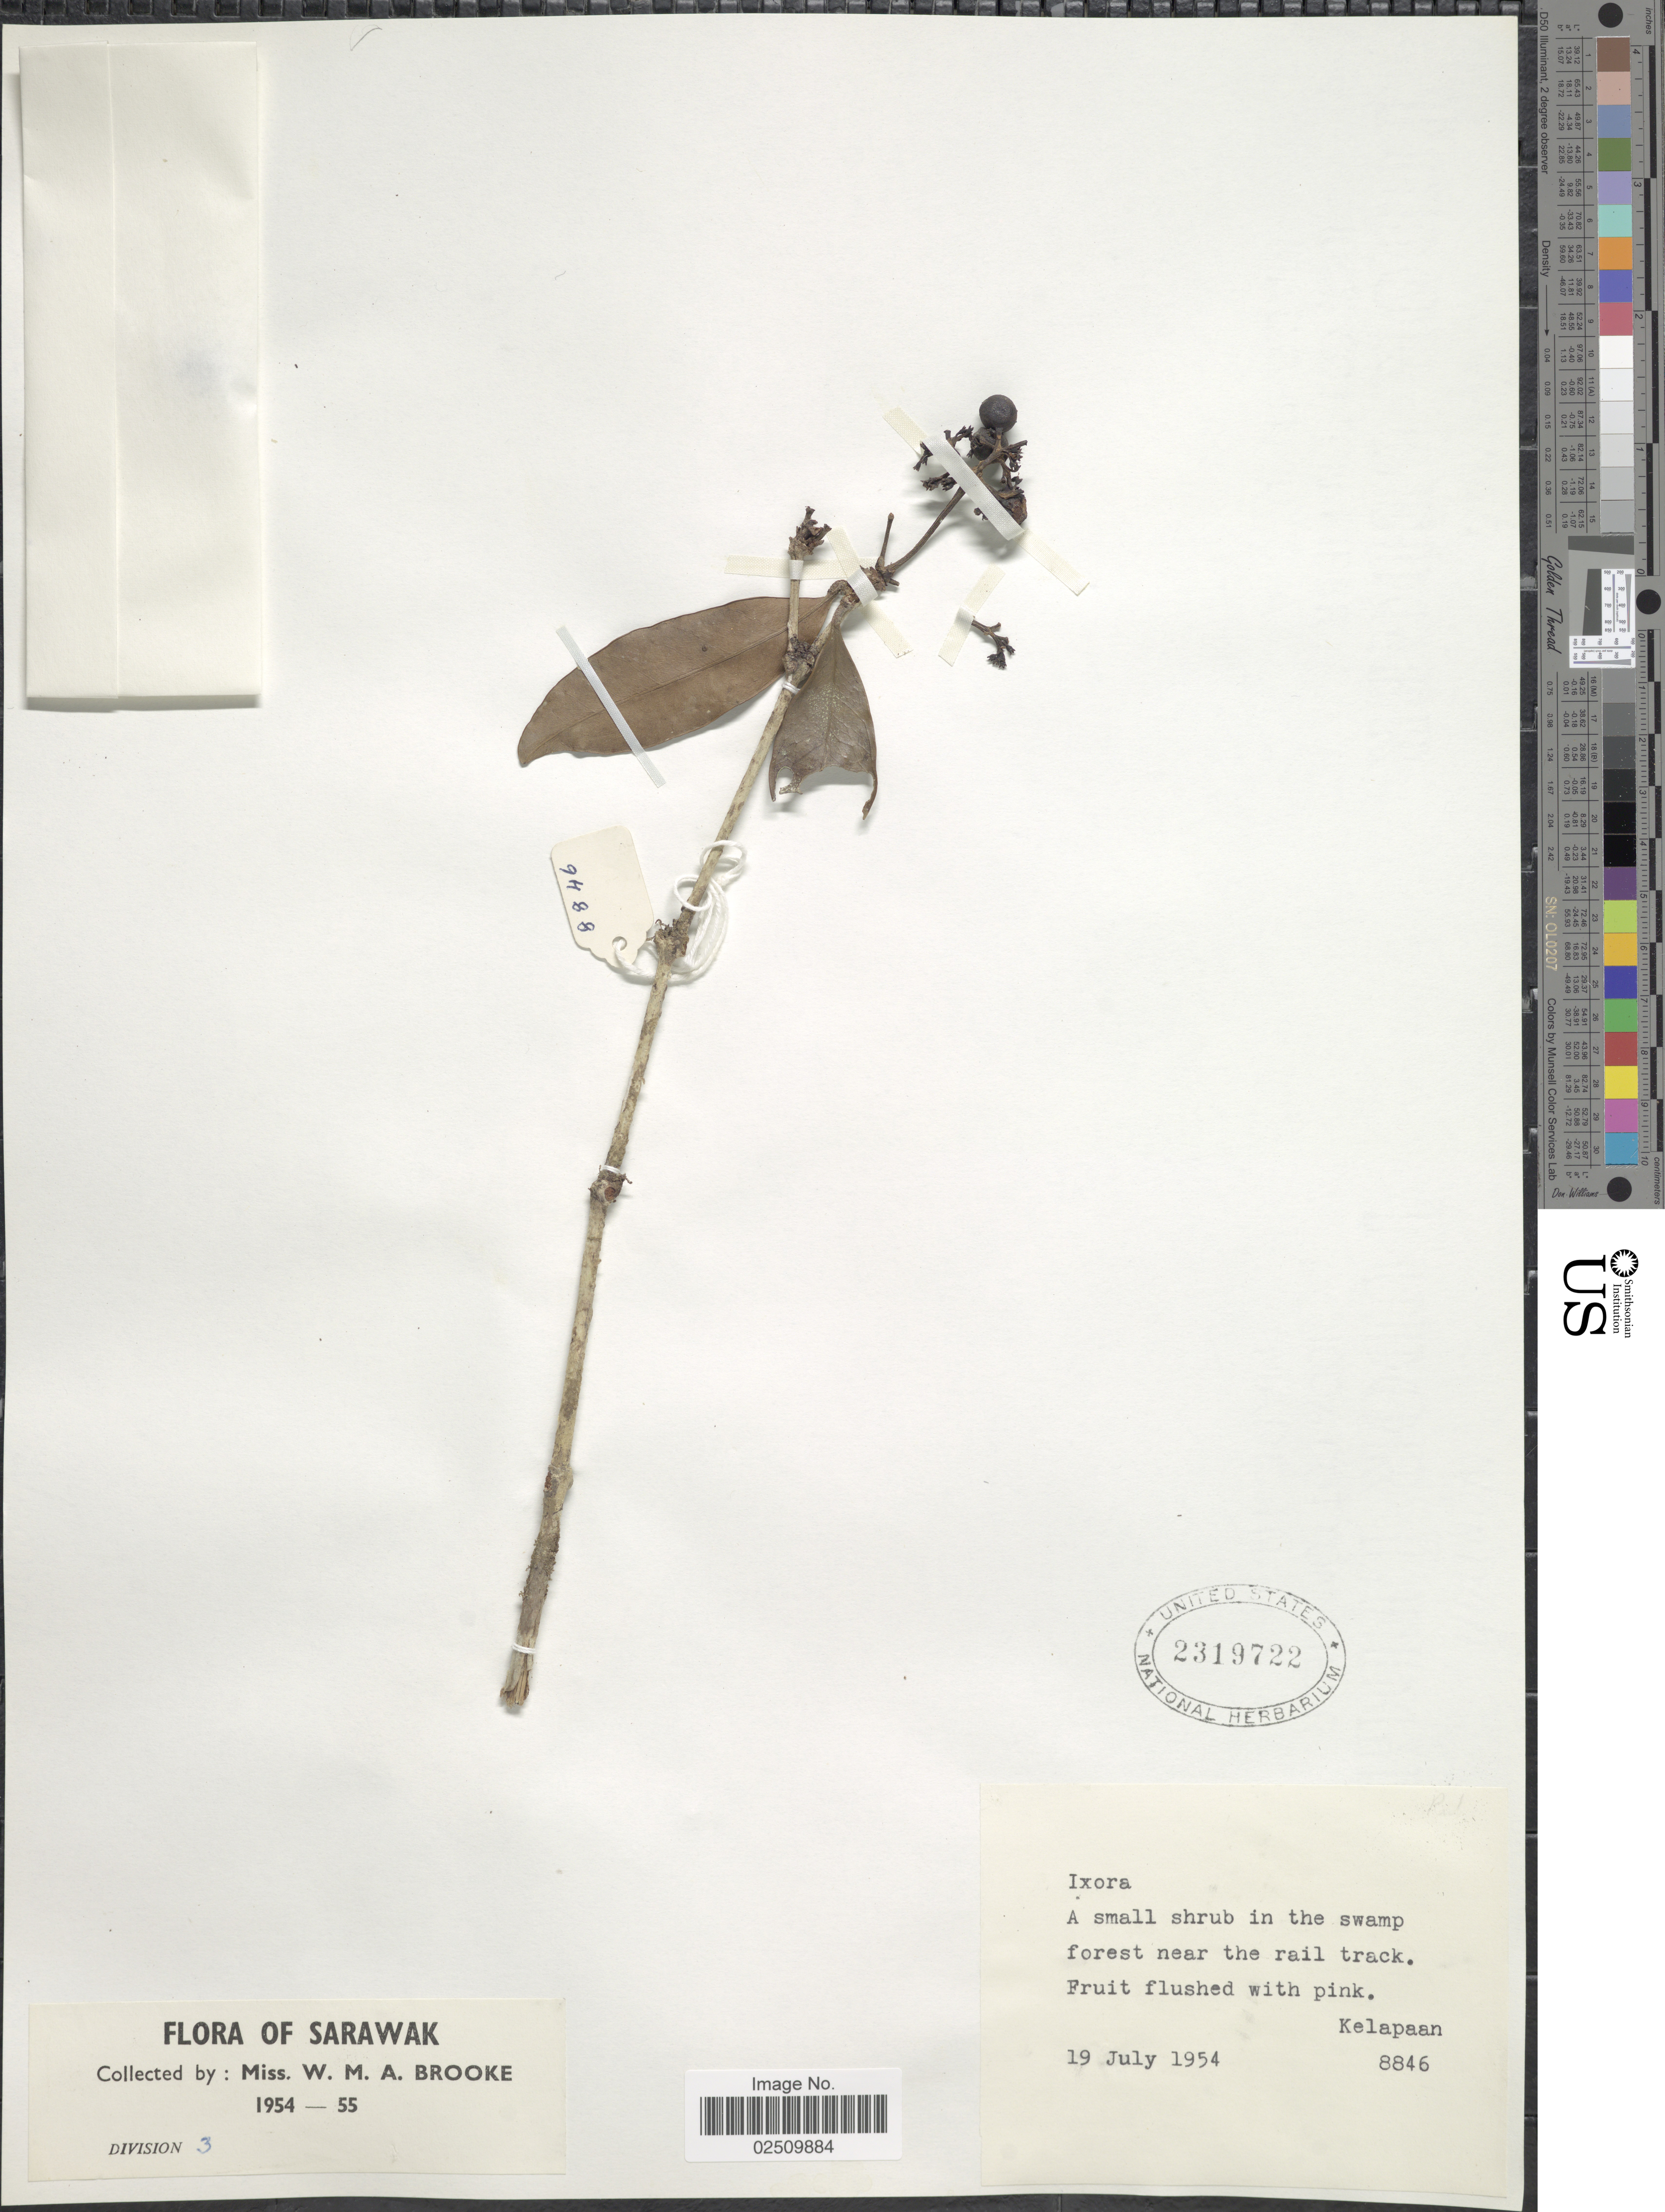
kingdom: Plantae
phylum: Tracheophyta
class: Magnoliopsida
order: Gentianales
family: Rubiaceae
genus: Ixora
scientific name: Ixora sp.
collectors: W. Brooke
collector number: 8846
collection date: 1954-07-19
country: Malaysia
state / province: Sarawak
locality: A small shrub in the swamp forest near the trail track. Kelapaan. Division 3.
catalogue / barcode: US 2319722